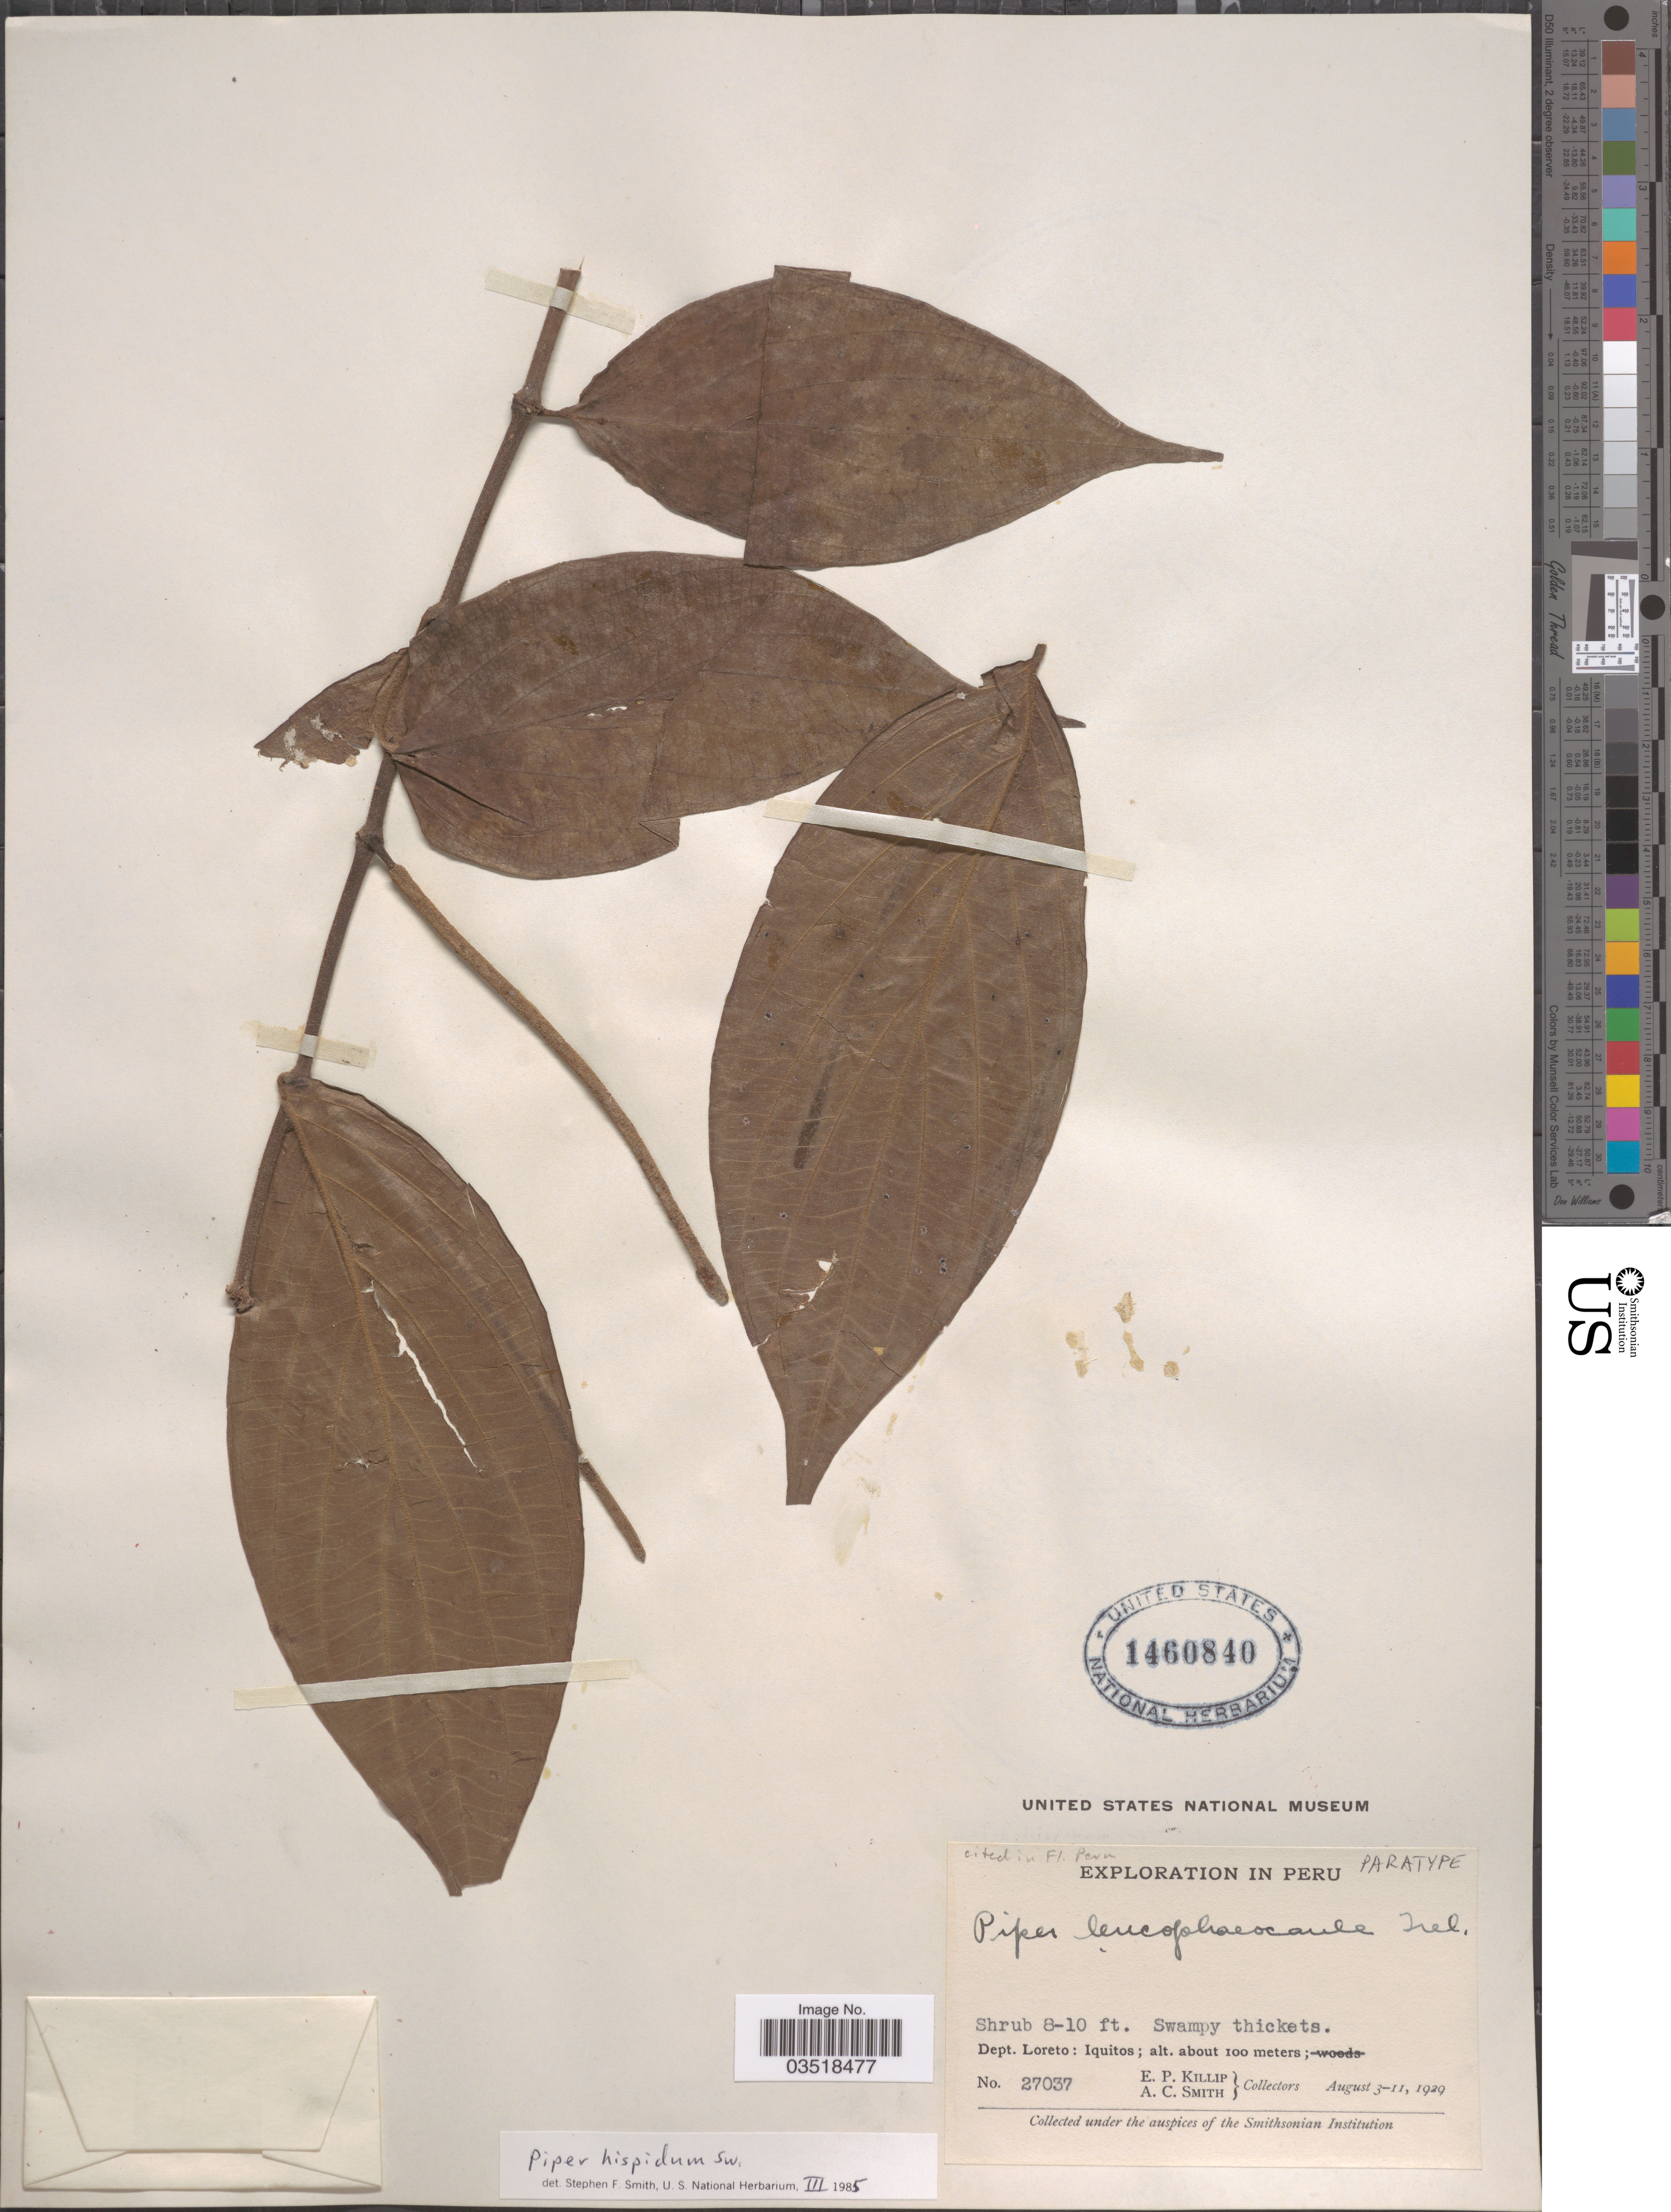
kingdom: Plantae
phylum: Tracheophyta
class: Magnoliopsida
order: Piperales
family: Piperaceae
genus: Piper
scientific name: Piper leucophaeocaule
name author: Trel.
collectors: E. P. Killip & A. C. Smith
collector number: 27037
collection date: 1929-08-03/1929-08-11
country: Peru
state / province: Loreto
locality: Dept. Loreto: Iquitos.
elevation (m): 100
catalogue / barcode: US 1460840